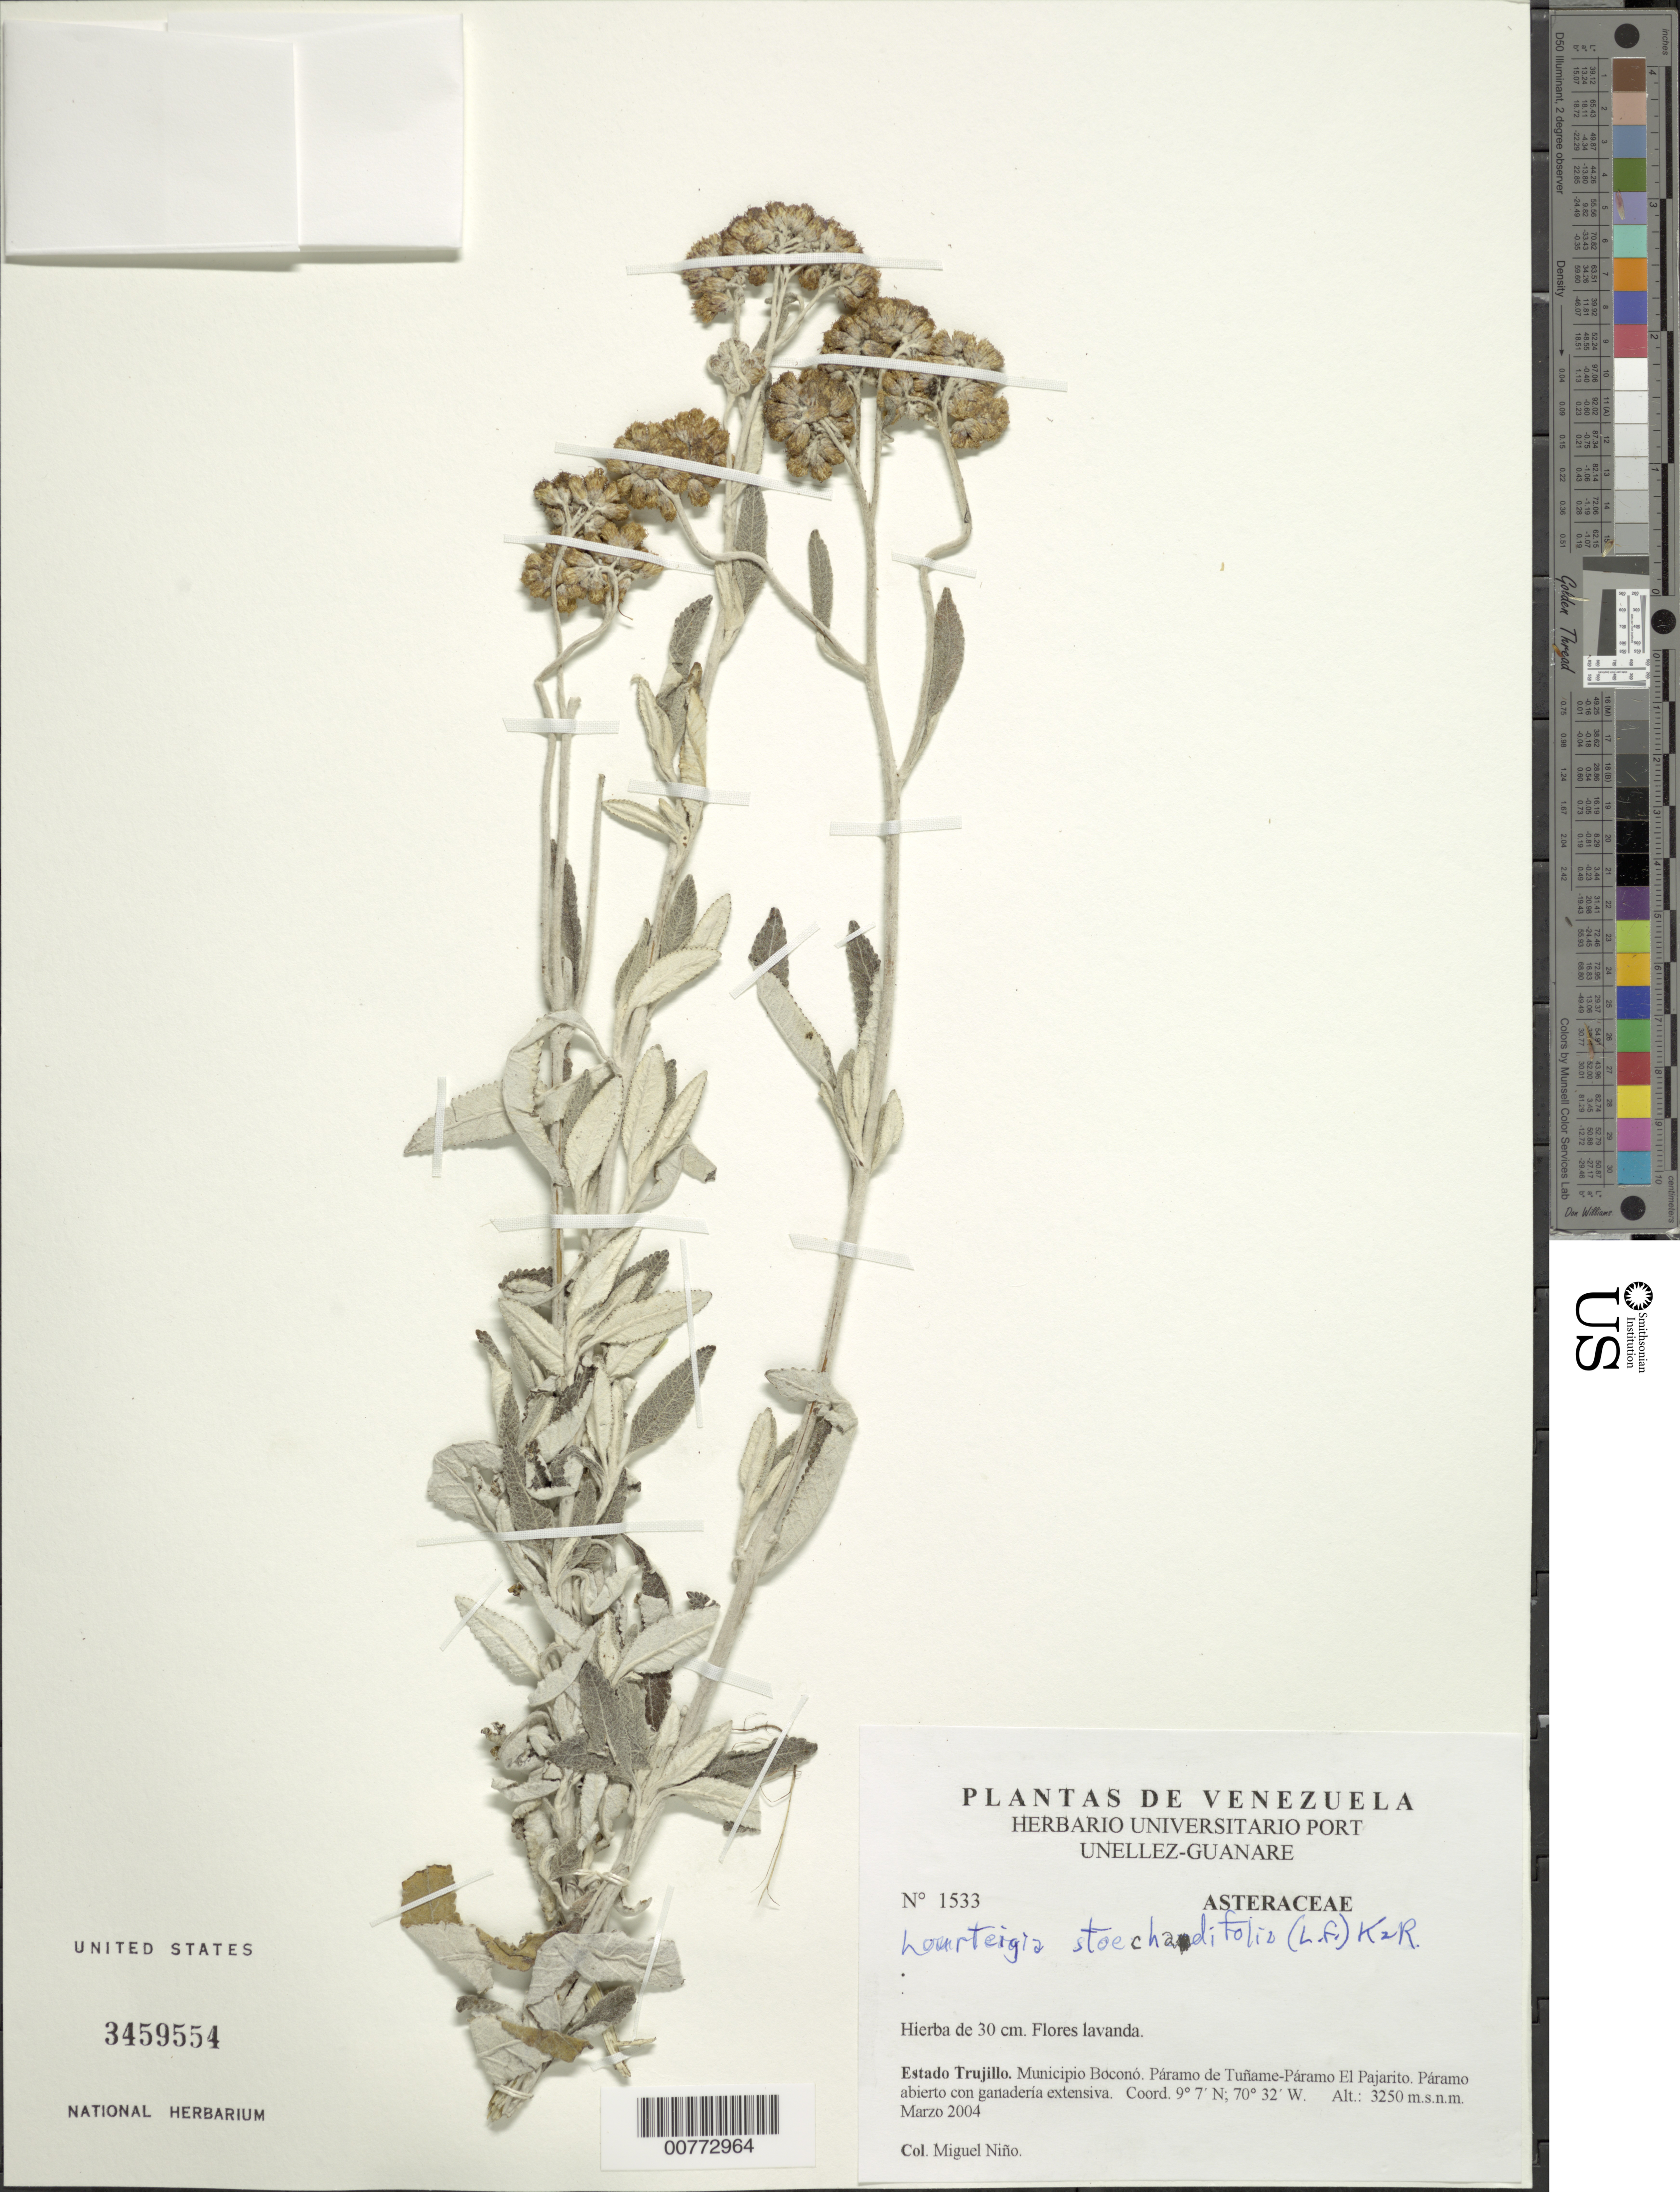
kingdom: Plantae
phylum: Tracheophyta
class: Magnoliopsida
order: Asterales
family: Asteraceae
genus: Lourteigia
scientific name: Lourteigia stoechadifolia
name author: (L. f.) R.M. King & H. Rob.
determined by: Robinson, Harold E., (US)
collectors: S. M. Niño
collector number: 1533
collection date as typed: Mar 2004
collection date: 2004-03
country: Venezuela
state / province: Trujillo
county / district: Boconó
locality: Páramo de Tuñame - Páramo El Pajarito.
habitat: Páramo abierto con ganadería extensiva.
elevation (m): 3250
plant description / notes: PORT, US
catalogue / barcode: US 3459554